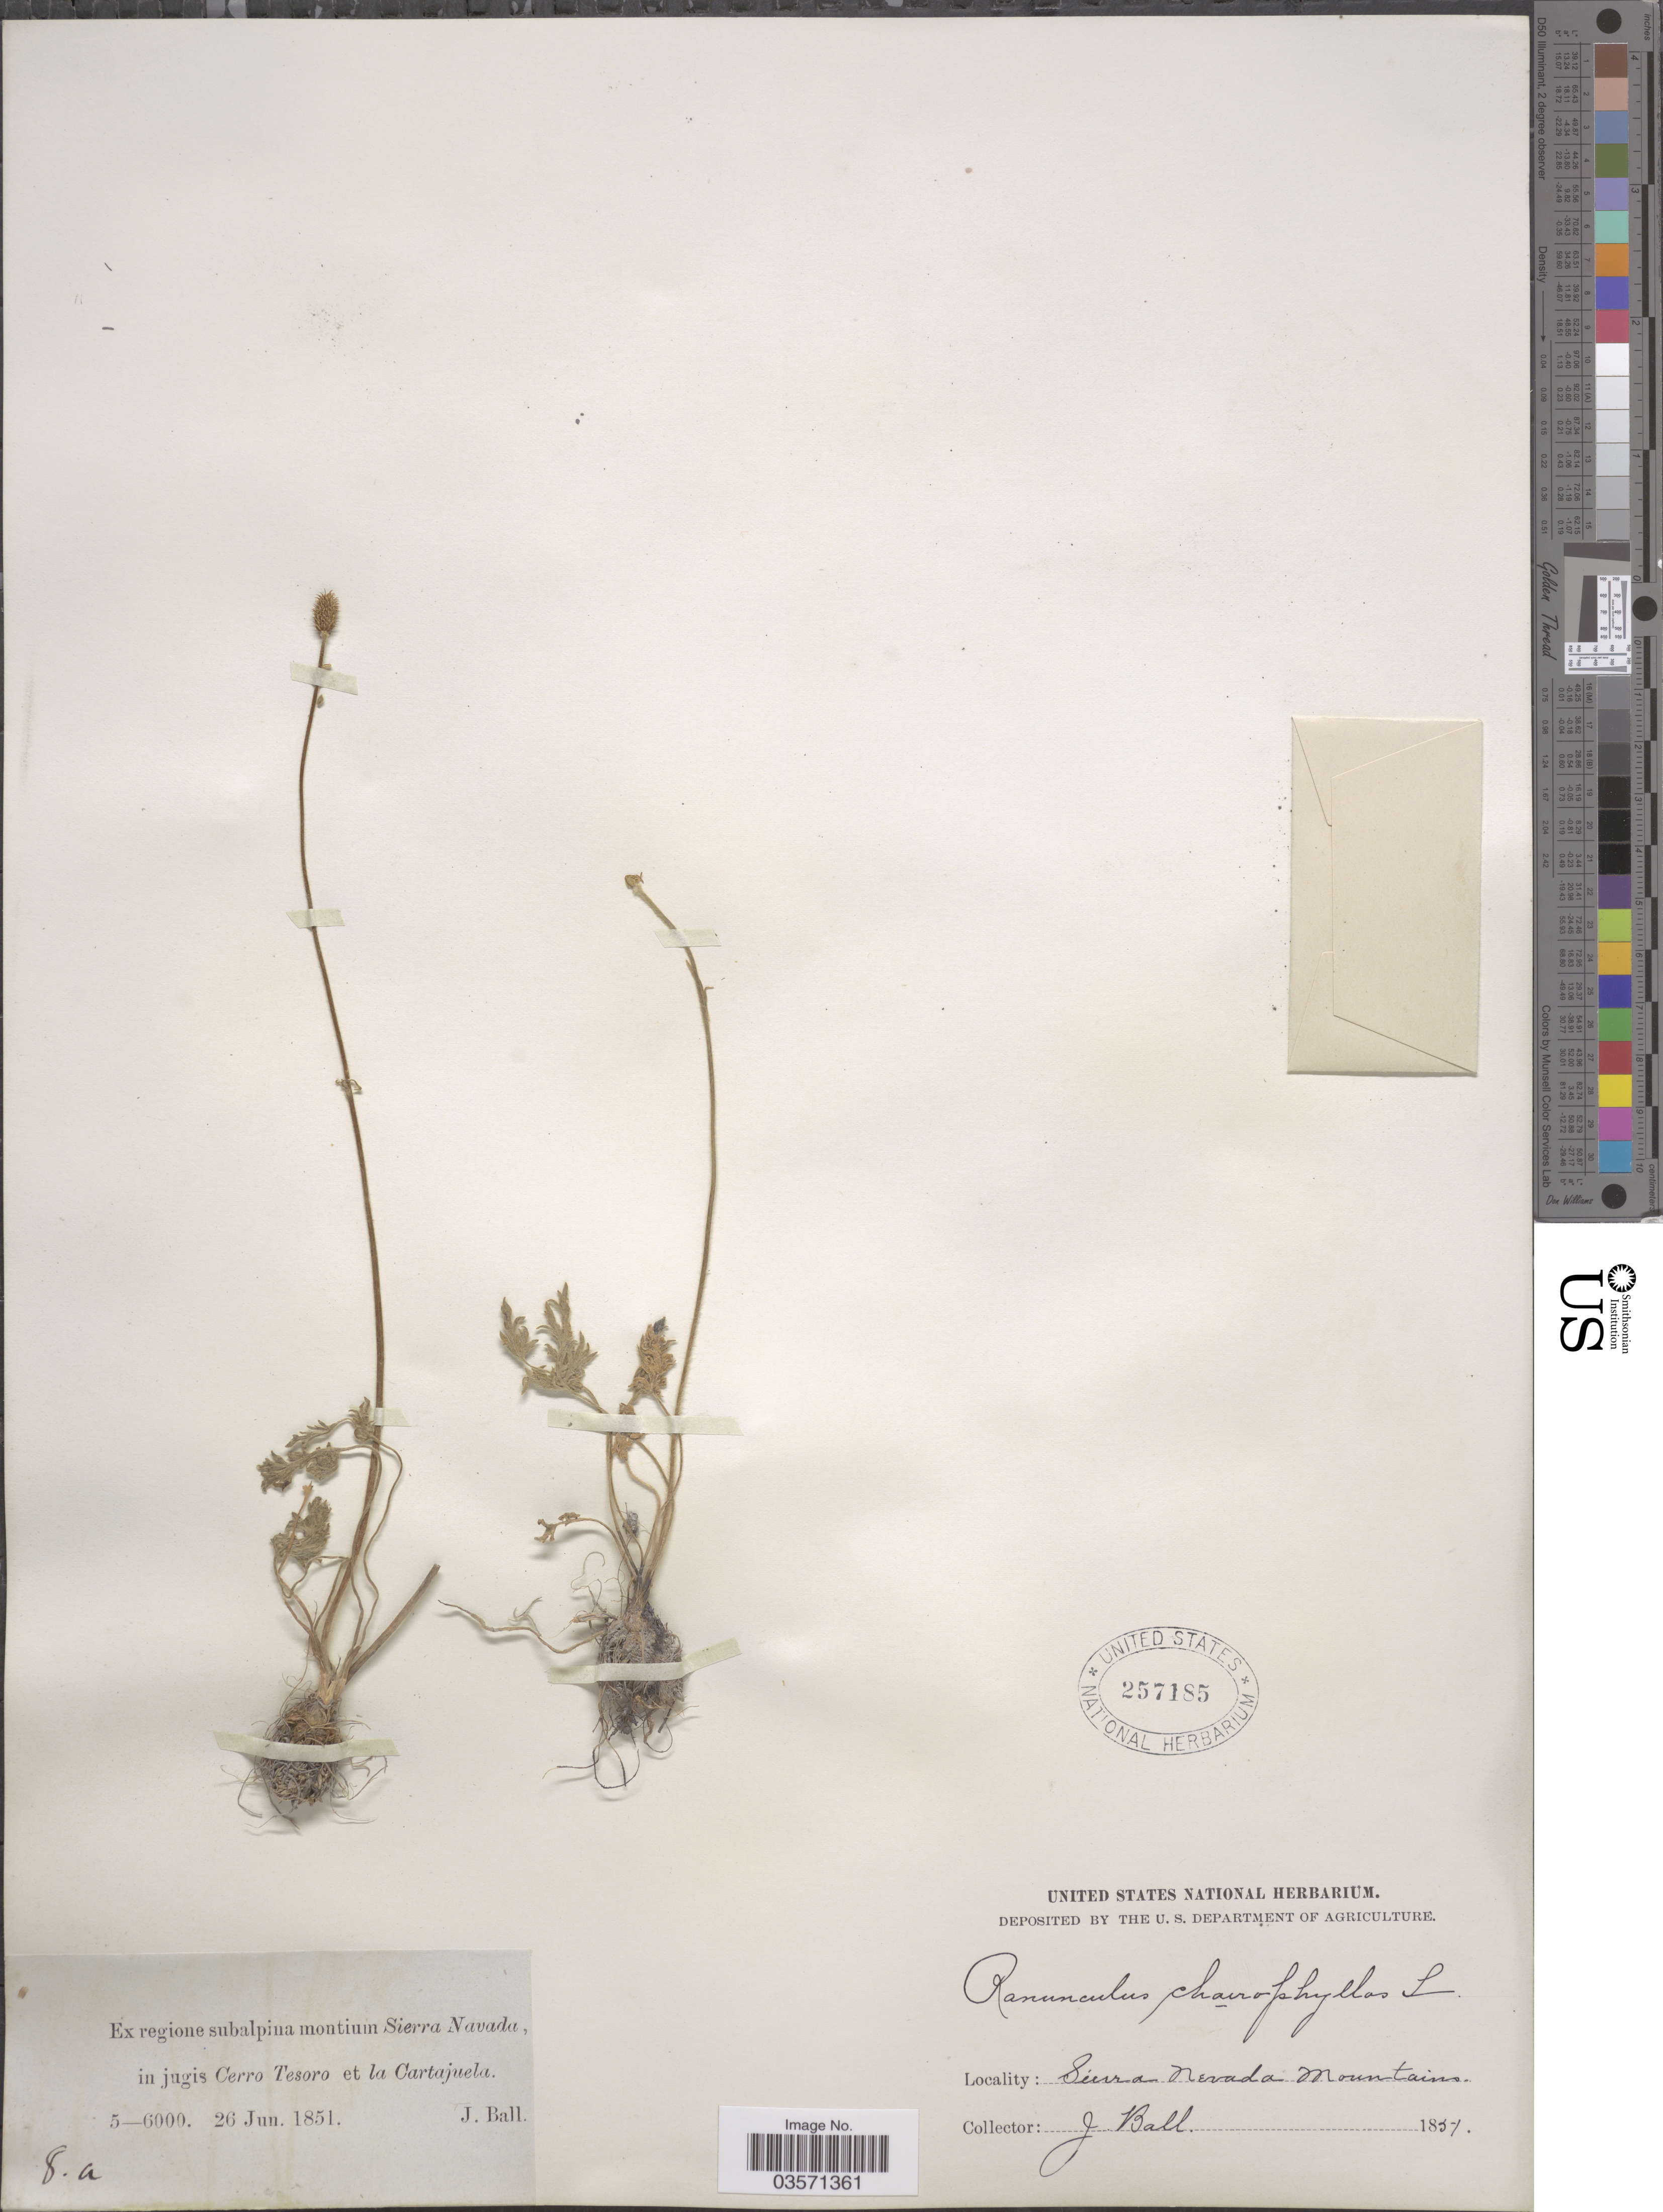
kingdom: Plantae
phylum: Tracheophyta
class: Magnoliopsida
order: Ranunculales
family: Ranunculaceae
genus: Ranunculus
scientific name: Ranunculus chaerophyllos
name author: L.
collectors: J. Ball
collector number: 8a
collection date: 1851-06-26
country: Spain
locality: Ex regione subalpina montium Sierra Nevada, in jugis Cerro Tesoro et la Cartajuela. Sierra Nevada Mountains.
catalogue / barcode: US 257185